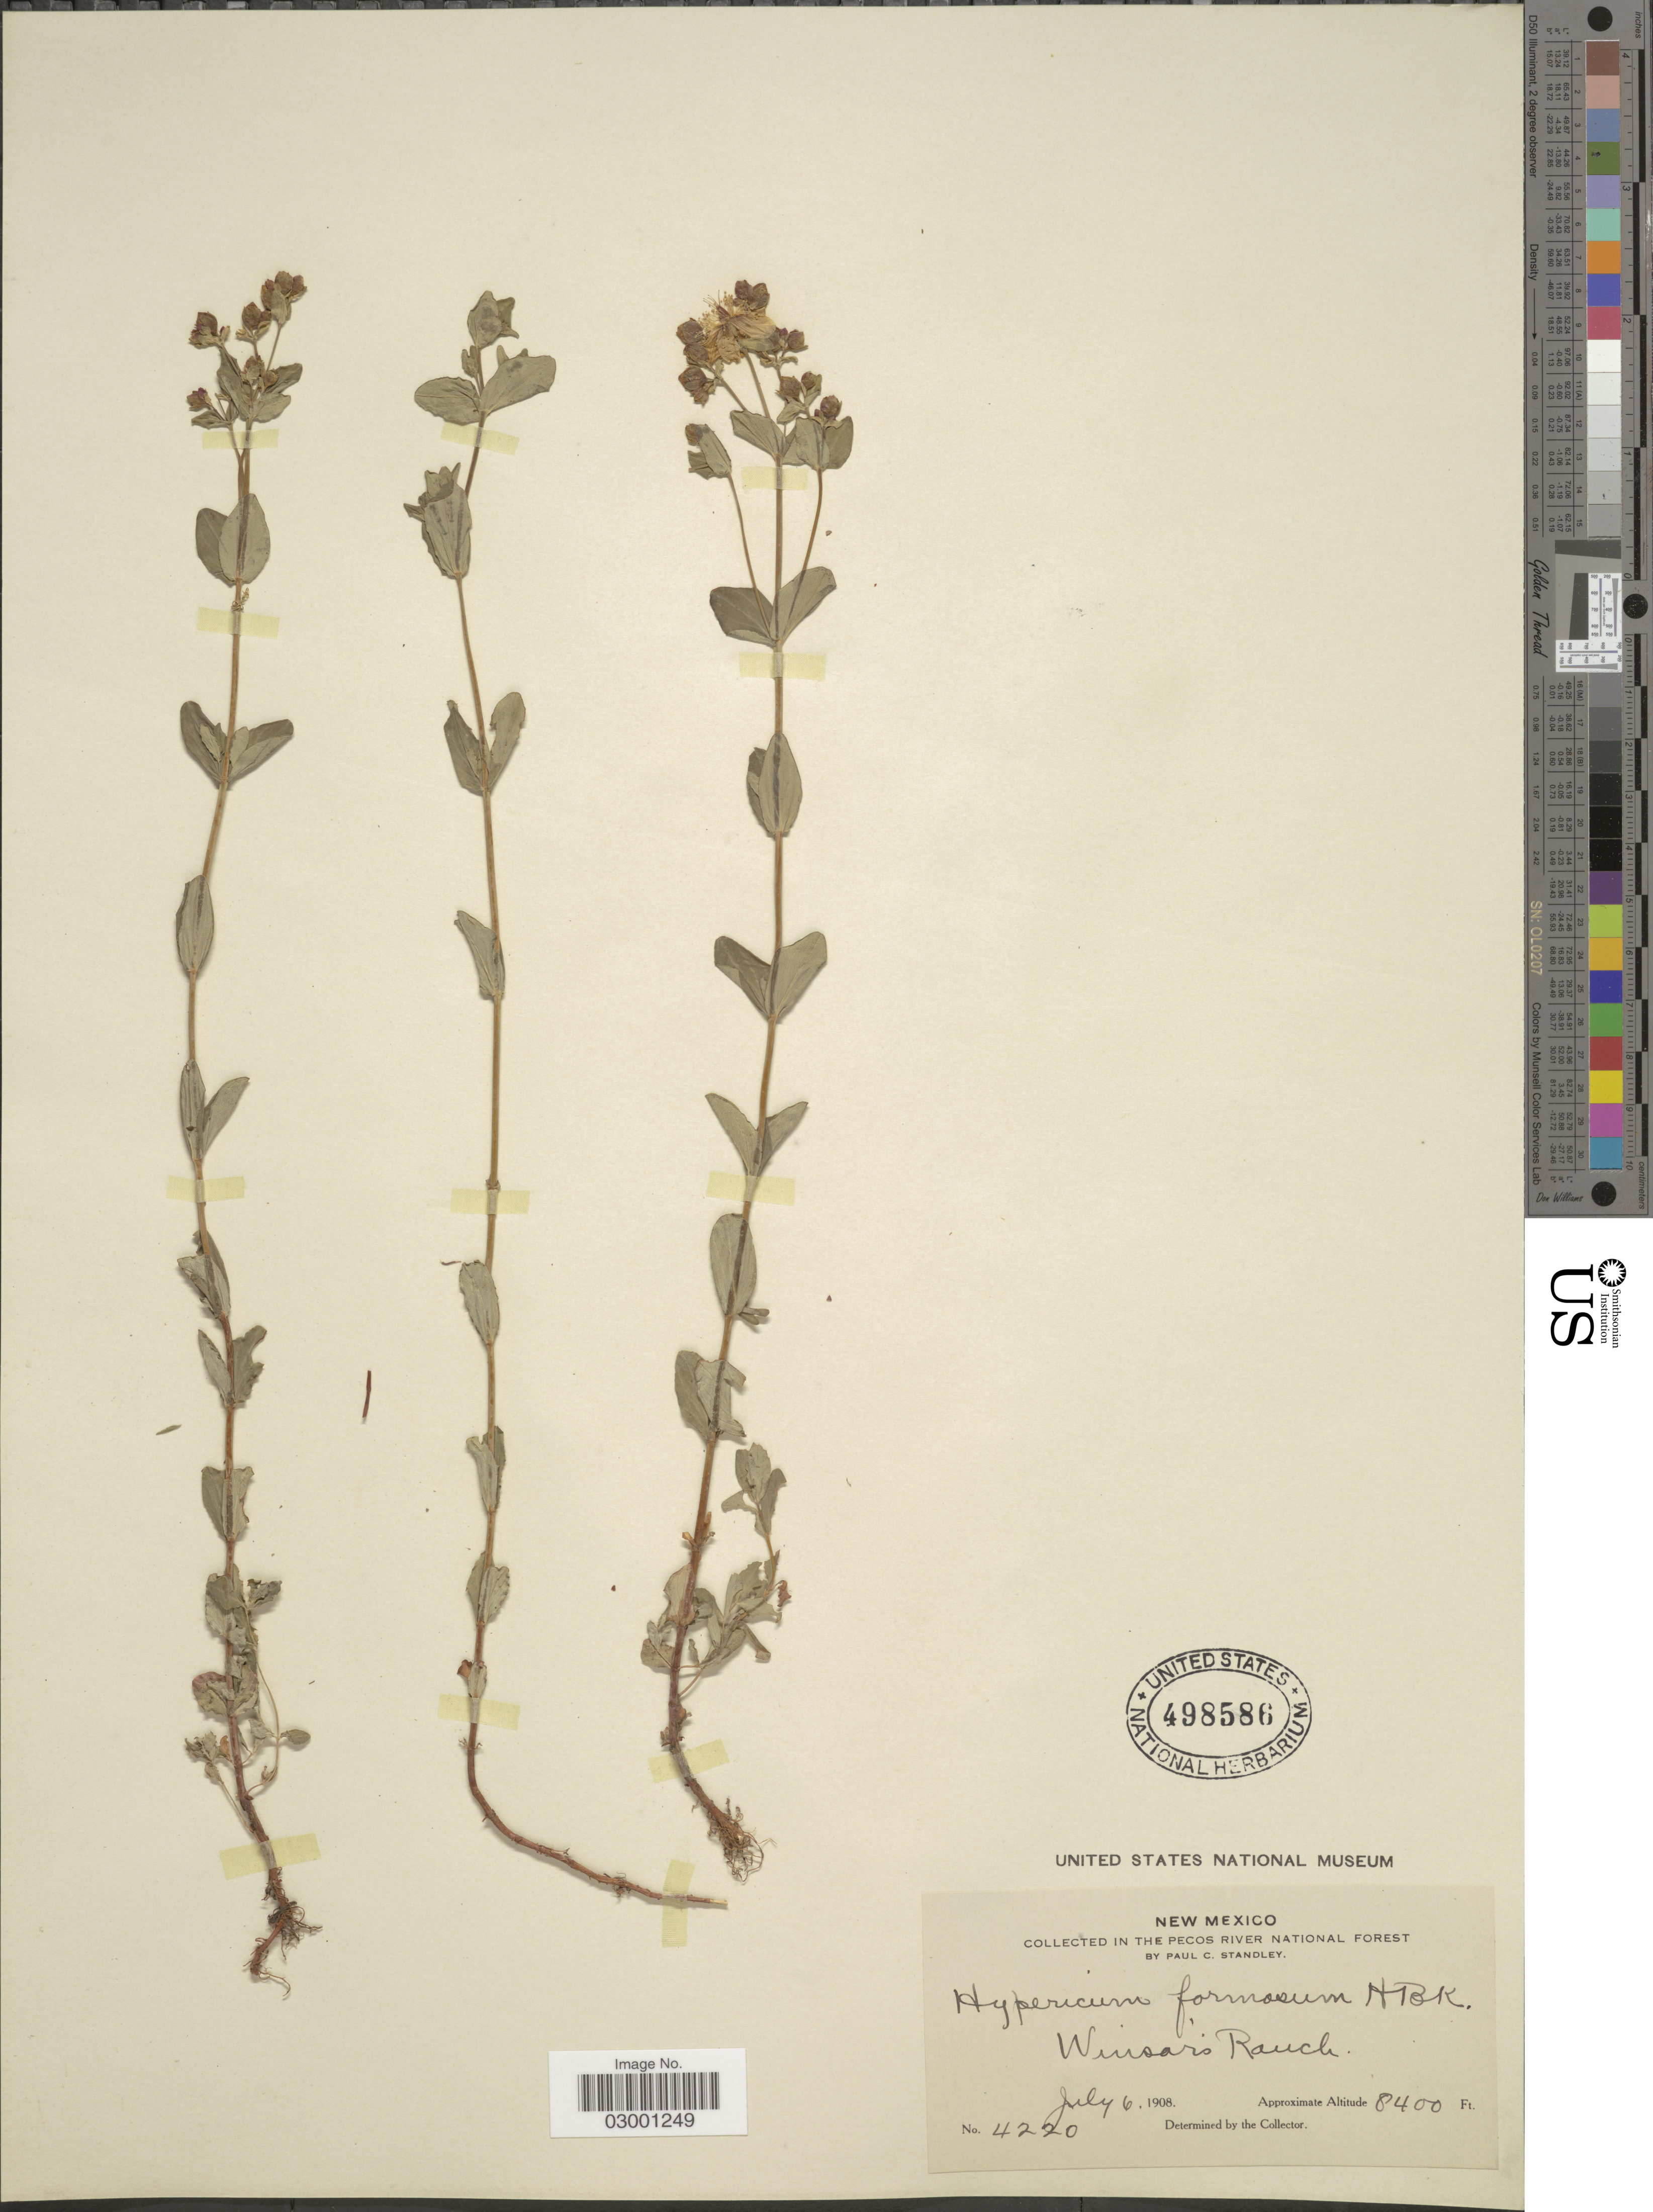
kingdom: Plantae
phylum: Tracheophyta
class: Magnoliopsida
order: Malpighiales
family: Hypericaceae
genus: Hypericum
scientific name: Hypericum formosum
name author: Kunth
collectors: P. C. Standley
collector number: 4220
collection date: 1908-07-06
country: United States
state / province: New Mexico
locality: In the Pecos River National Forest. Winsar's Ranch.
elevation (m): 2560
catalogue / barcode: US 498586